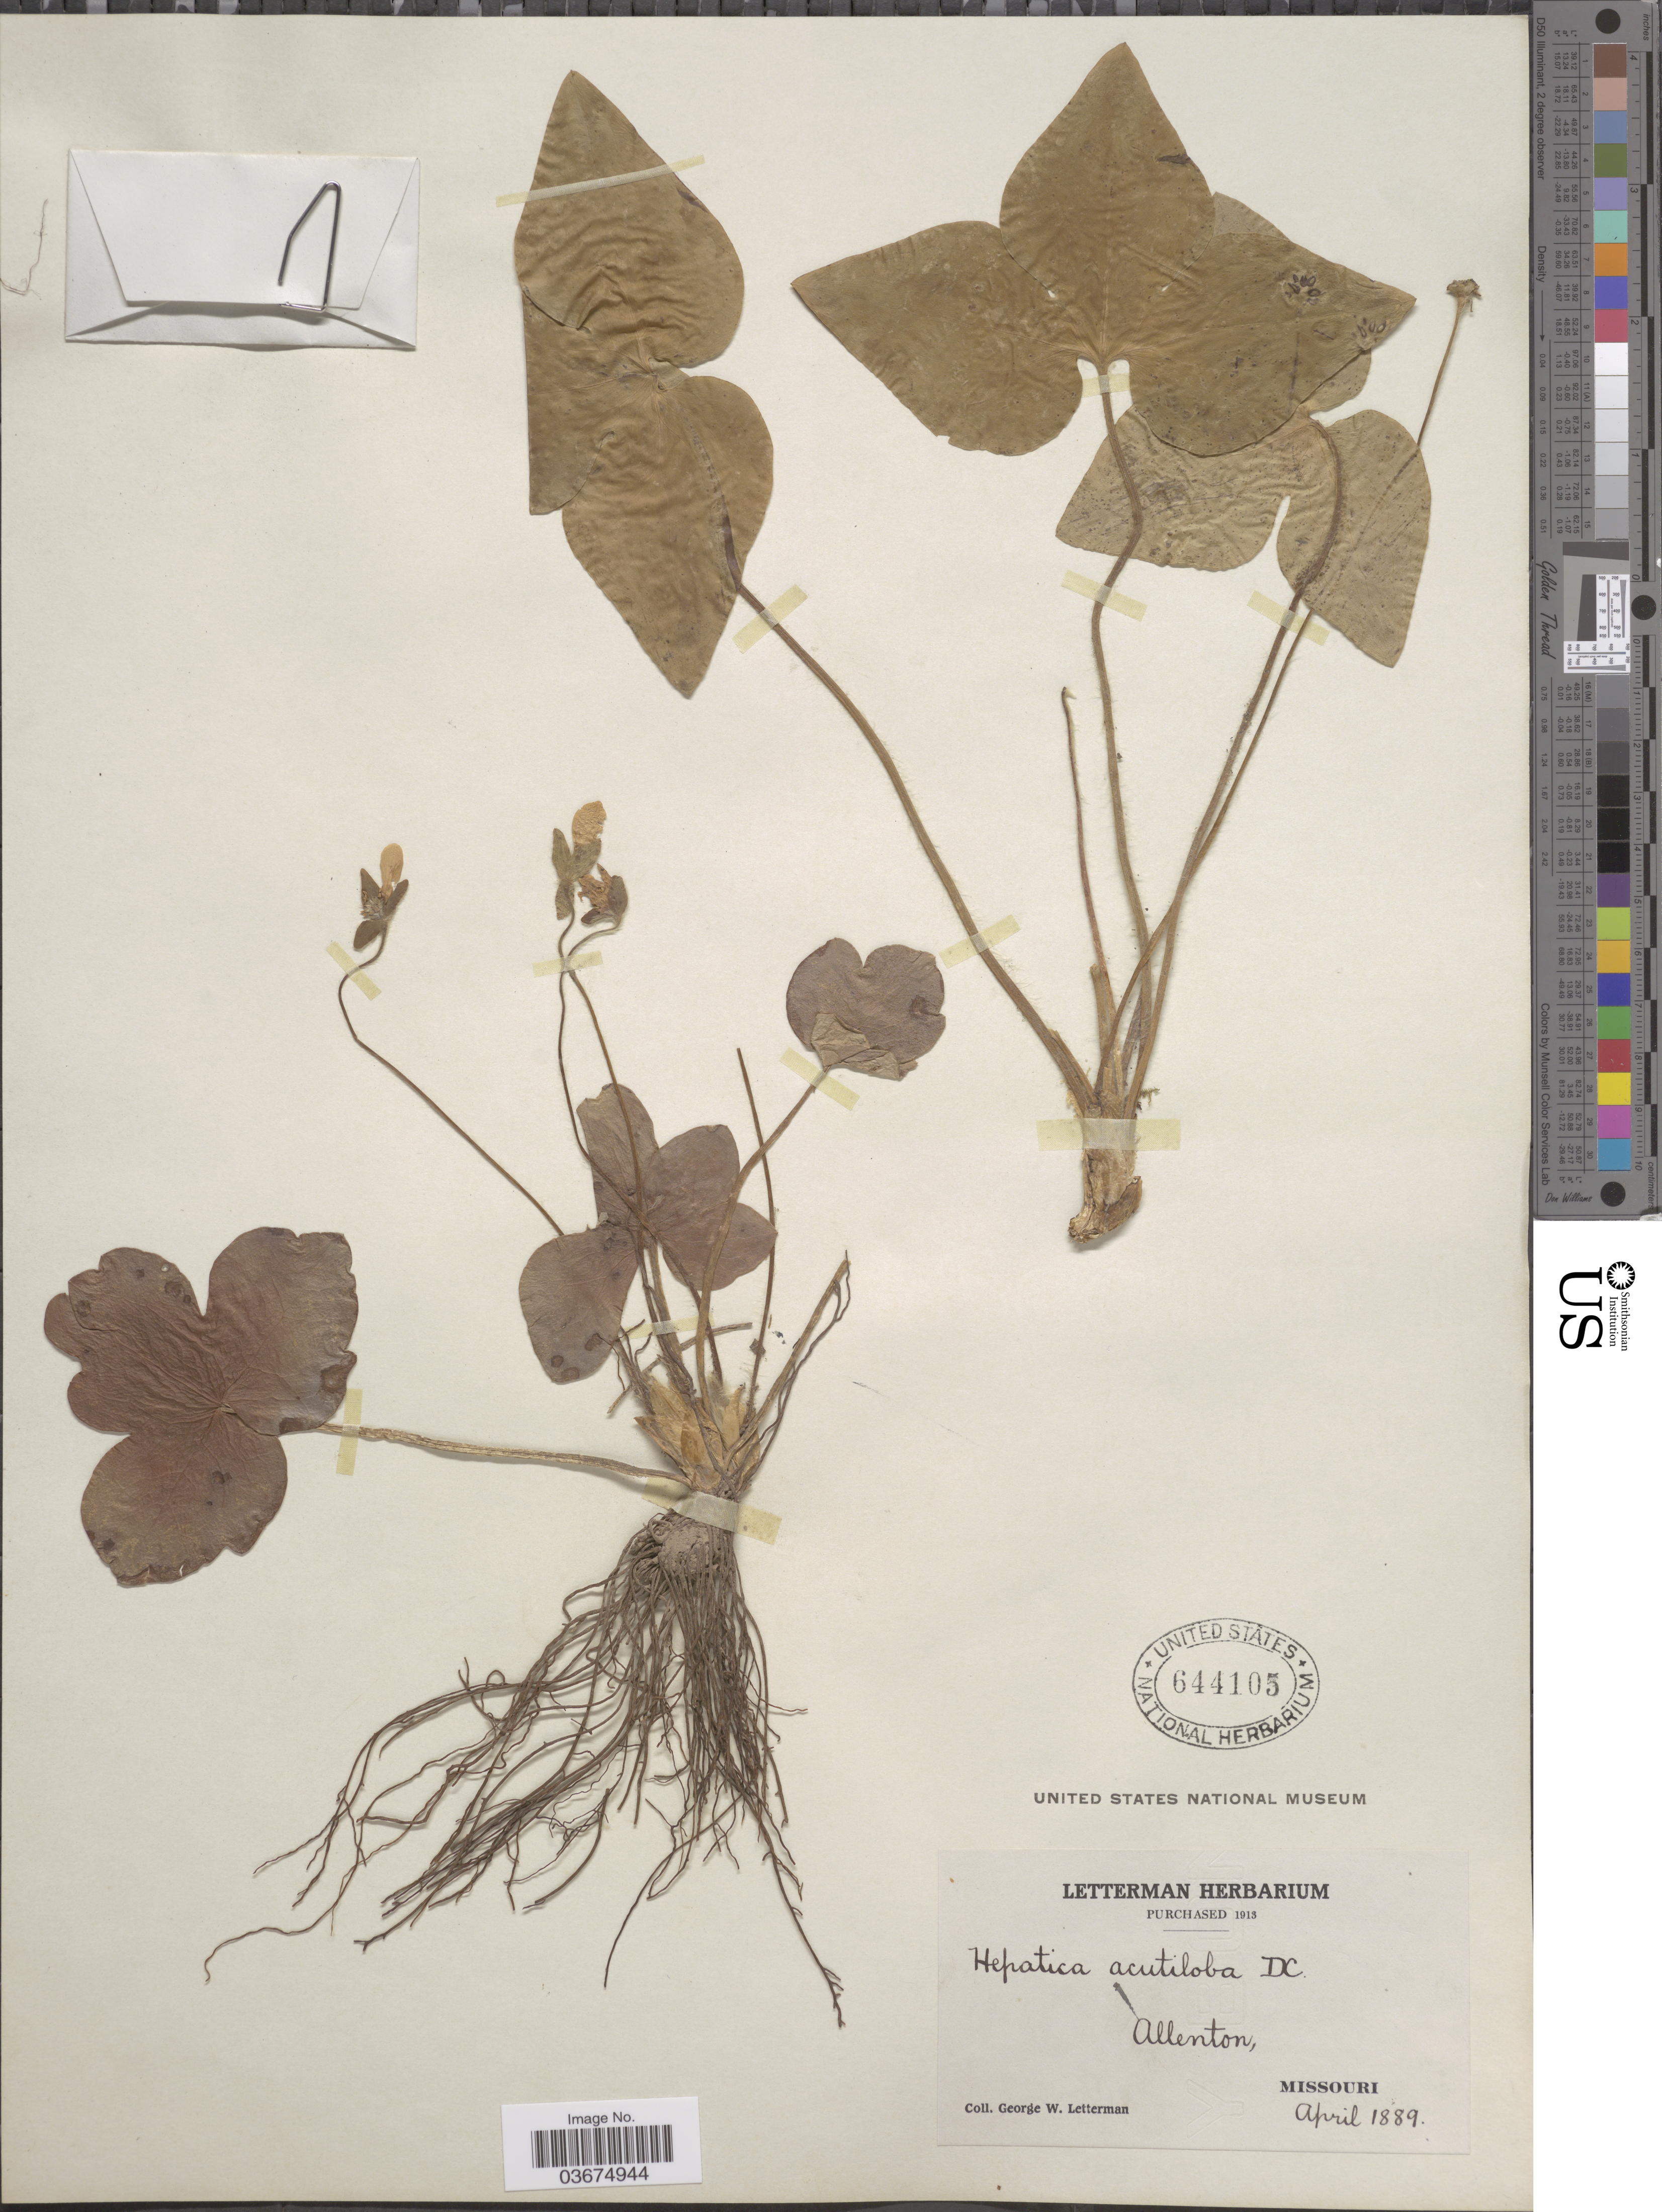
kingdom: Plantae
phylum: Tracheophyta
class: Magnoliopsida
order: Ranunculales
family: Ranunculaceae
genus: Hepatica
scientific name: Hepatica acutiloba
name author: DC.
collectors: G. W. Letterman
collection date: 1889-04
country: United States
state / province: Missouri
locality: Allenton.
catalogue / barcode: US 644105